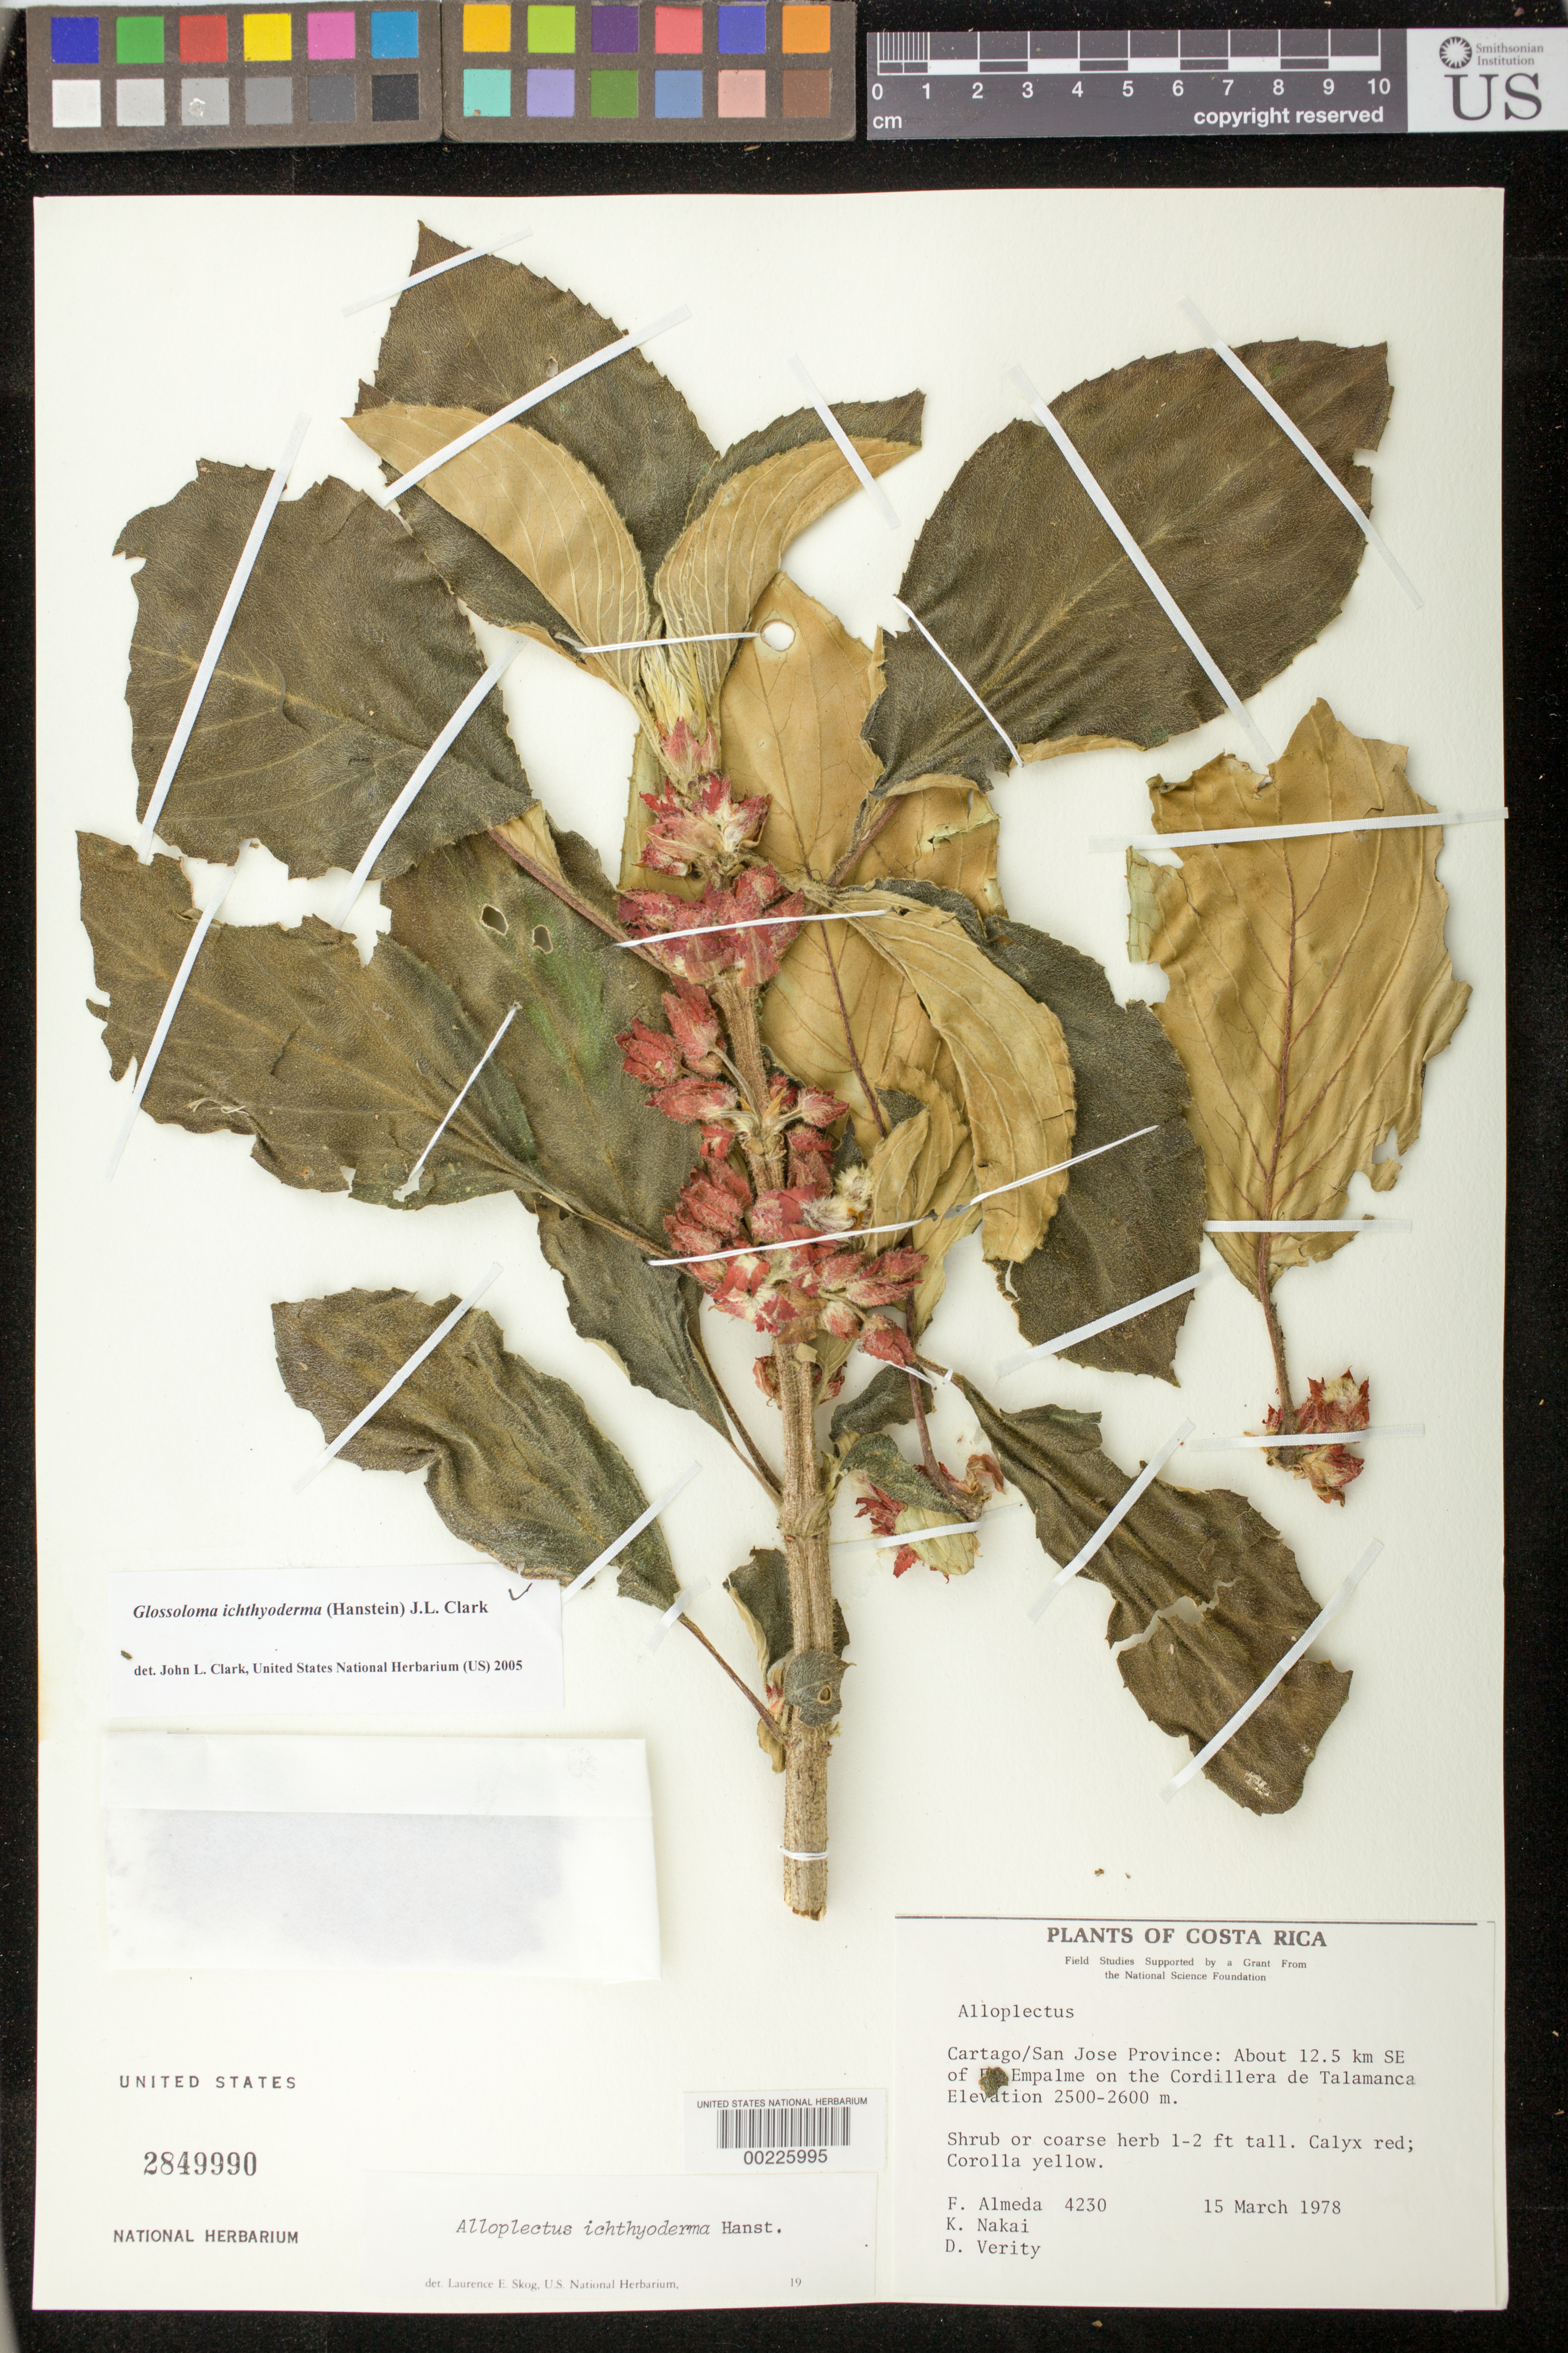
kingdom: Plantae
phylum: Tracheophyta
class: Magnoliopsida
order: Lamiales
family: Gesneriaceae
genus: Glossoloma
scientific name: Glossoloma ichthyoderma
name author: (Hanst.) J.L. Clark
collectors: F. Almeda & et al.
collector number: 4230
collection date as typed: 15 Mar 1978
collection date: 1978-03-15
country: Costa Rica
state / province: Cartago / San José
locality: About 12.5 km SE of El Empalme on the Cordillera de Talamanca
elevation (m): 2500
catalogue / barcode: US 2849990